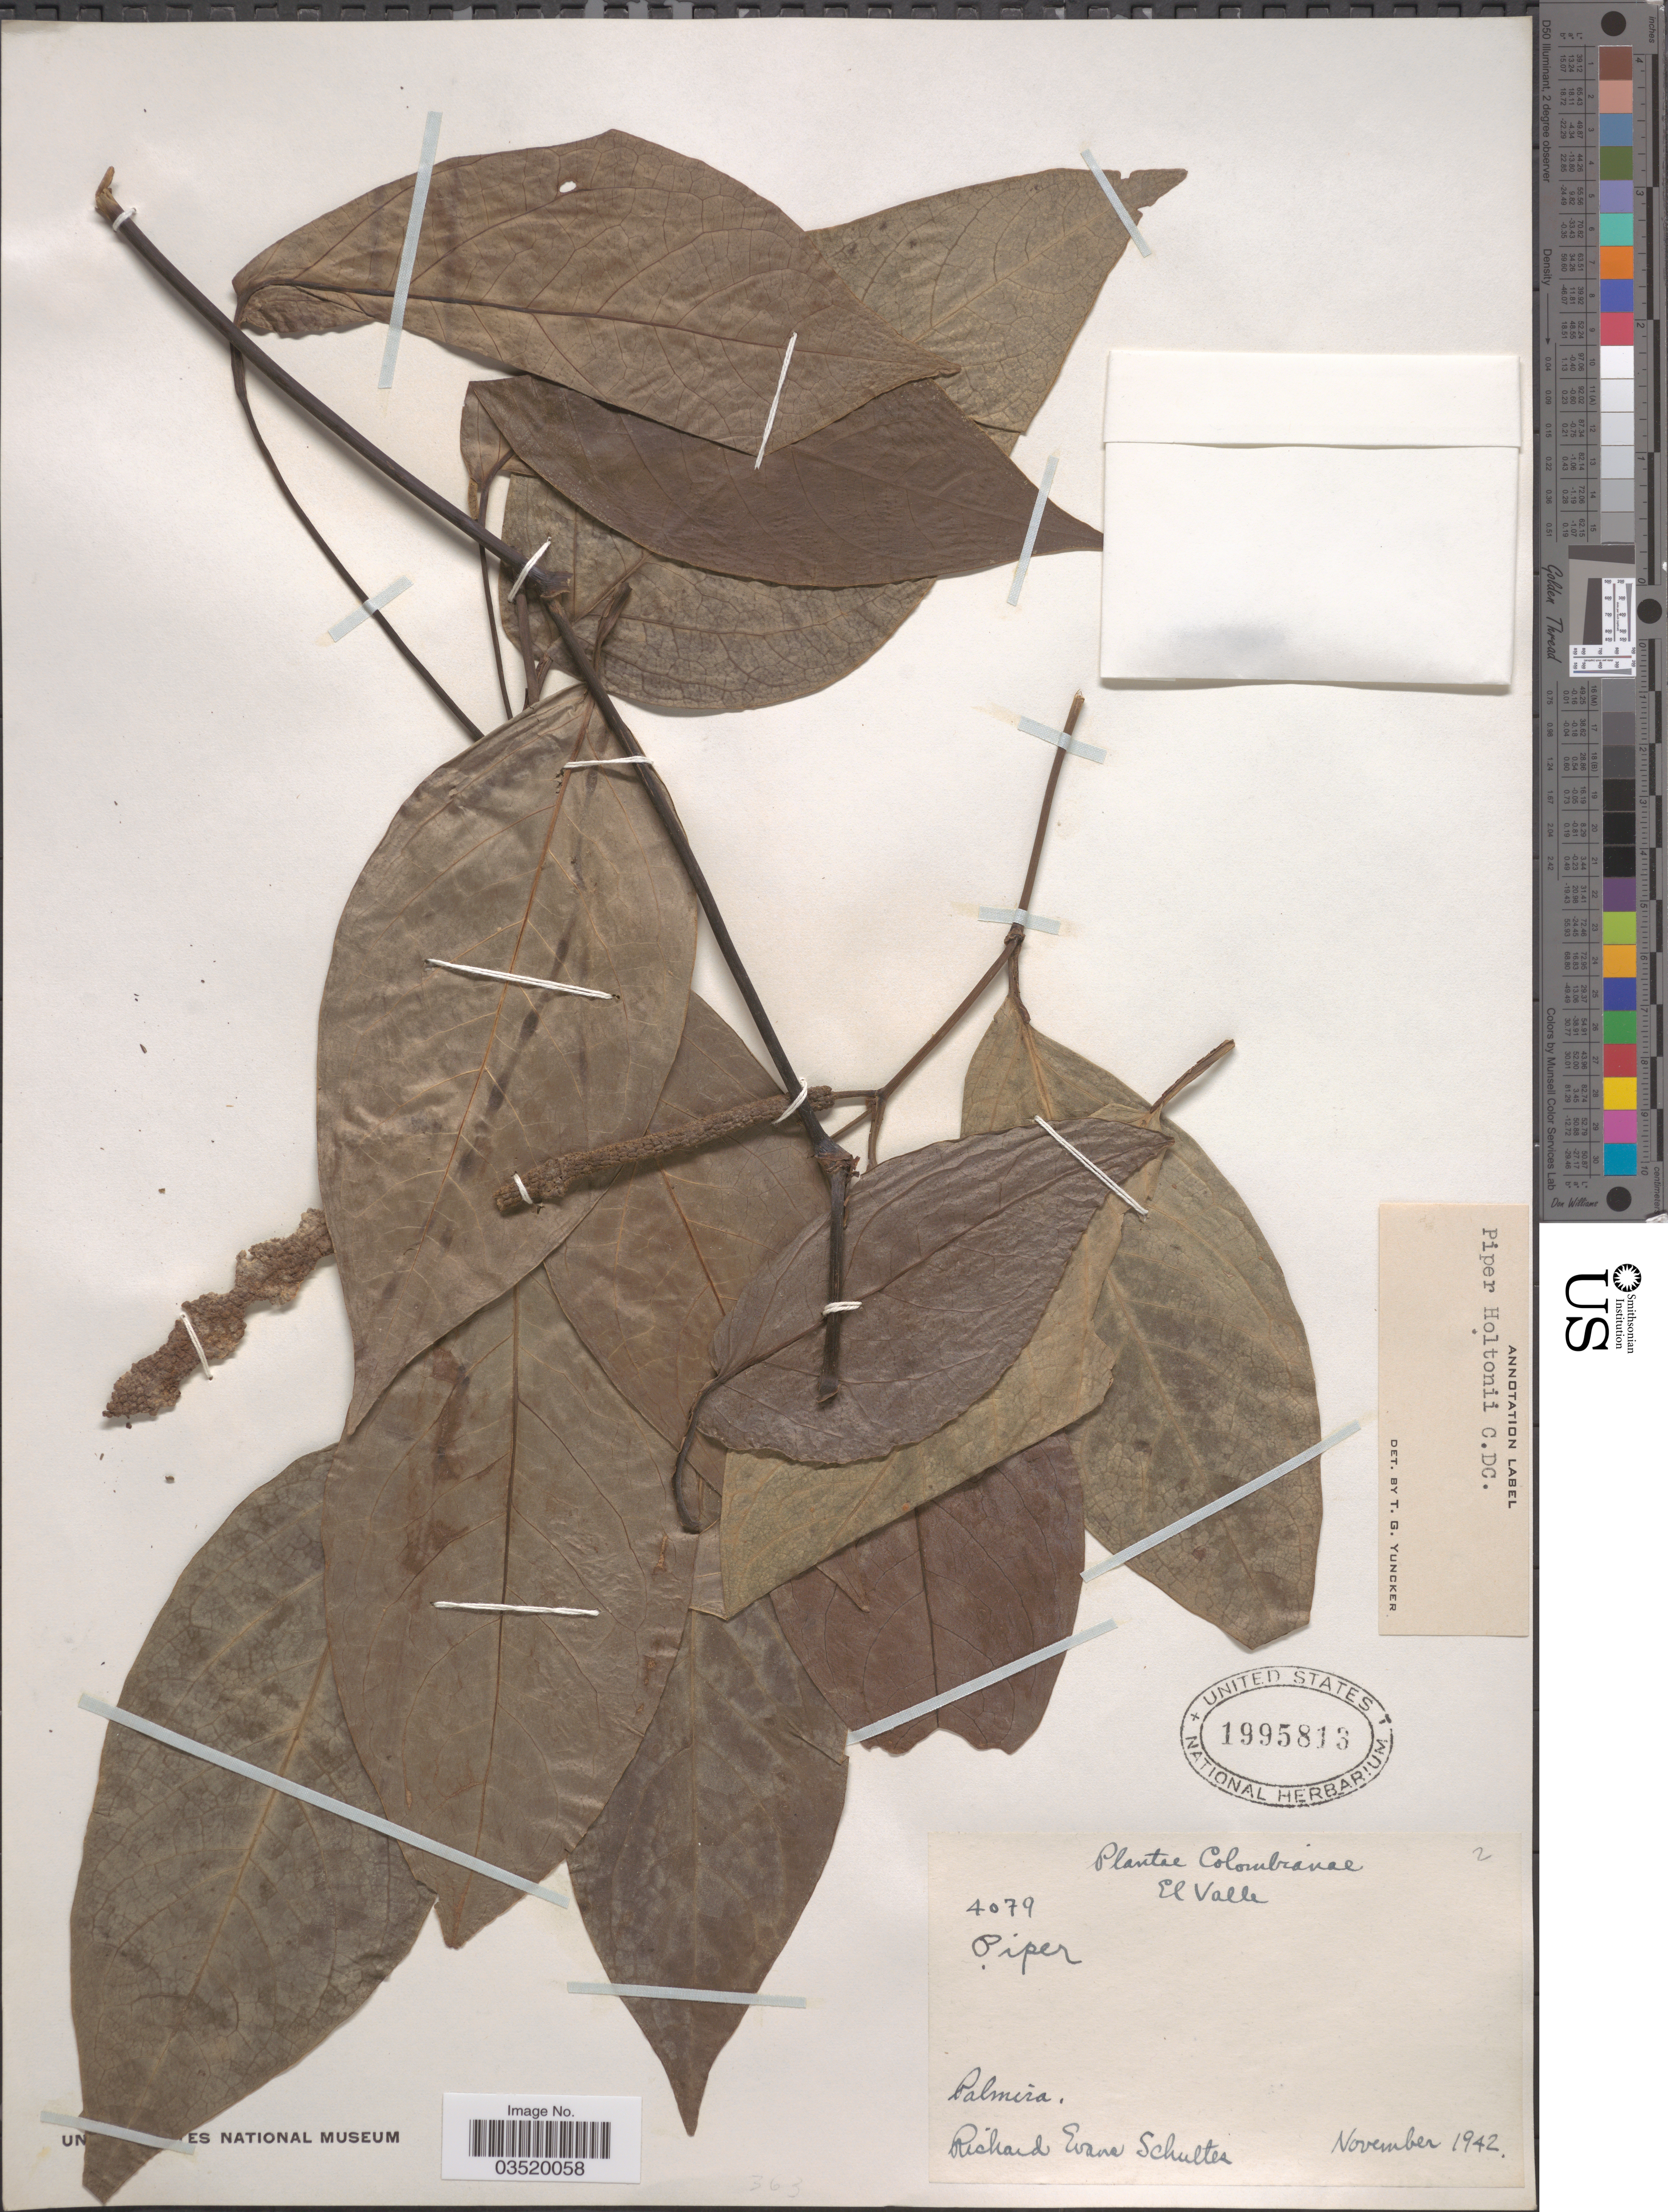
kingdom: Plantae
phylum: Tracheophyta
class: Magnoliopsida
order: Piperales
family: Piperaceae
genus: Piper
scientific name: Piper holtonii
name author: Trel.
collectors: R. E. Schultes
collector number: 4079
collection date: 1942-11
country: Colombia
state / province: Valle del Cauca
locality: El Valle. Palmira.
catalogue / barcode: US 1995813